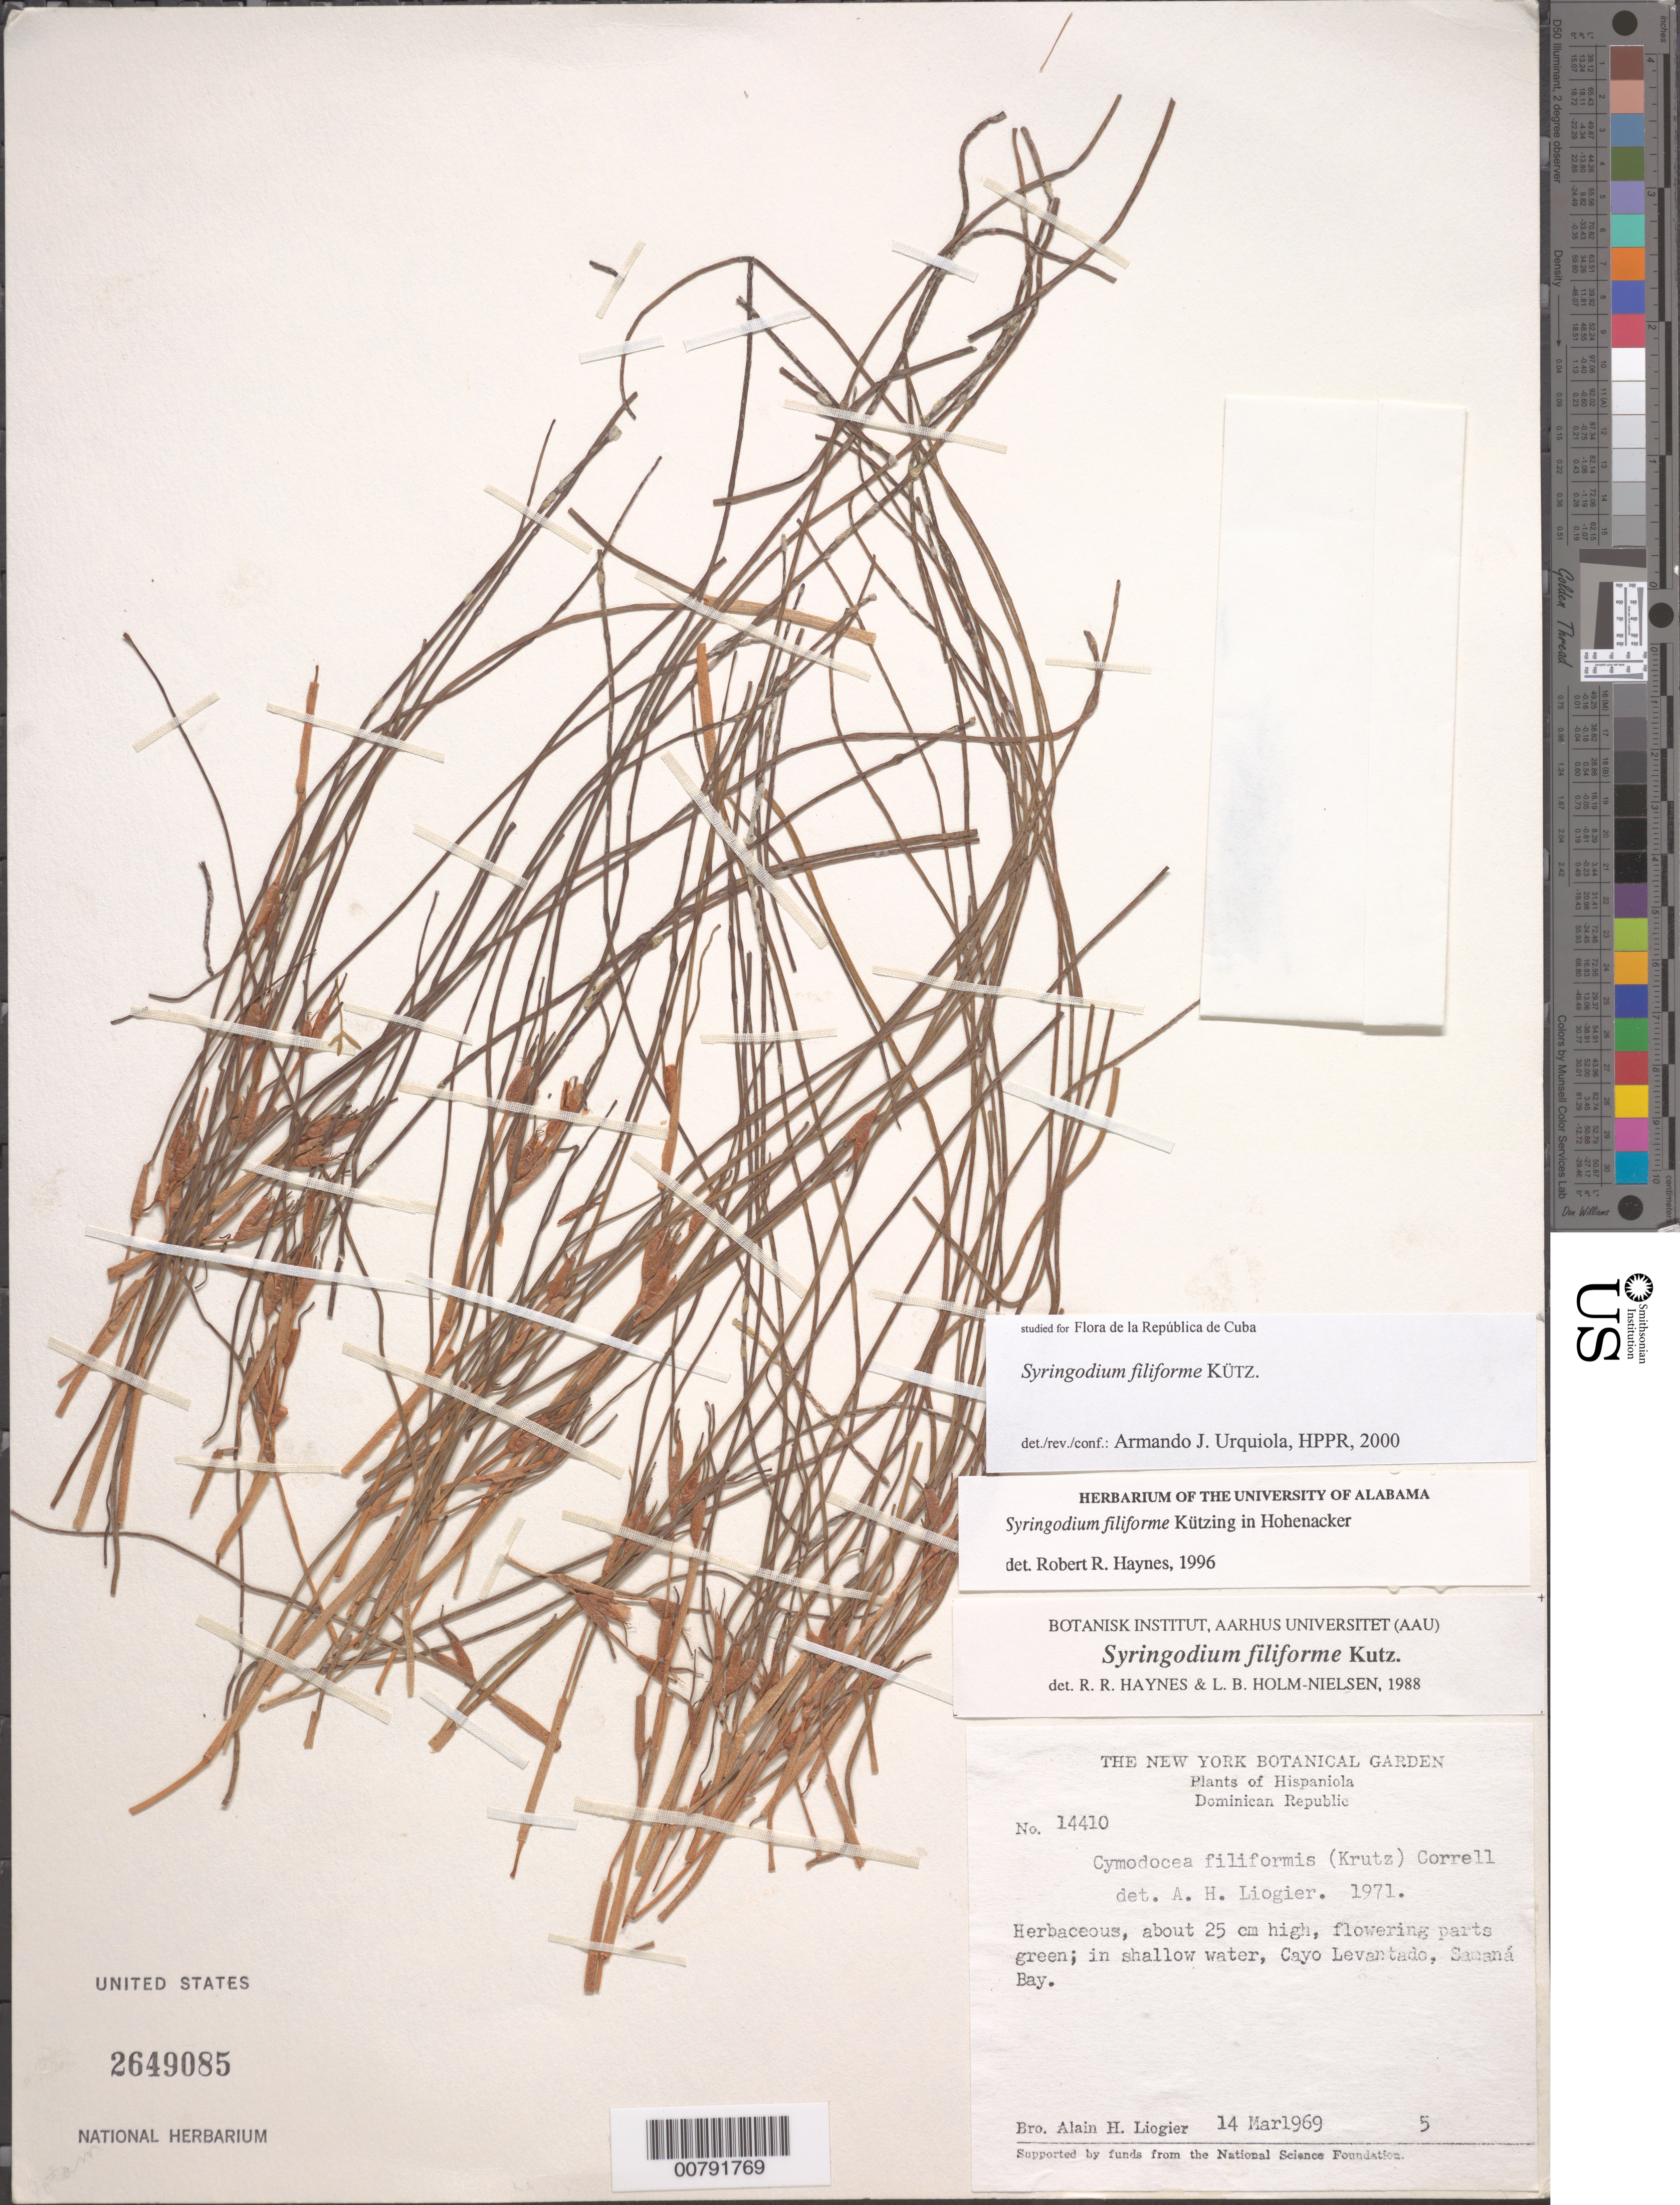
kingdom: Plantae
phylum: Tracheophyta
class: Liliopsida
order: Alismatales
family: Cymodoceaceae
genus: Syringodium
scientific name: Syringodium filiforme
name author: Kütz.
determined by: Urquiola, A. J., (HPPR)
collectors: A. H. Liogier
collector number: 14410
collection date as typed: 14 Mar 1969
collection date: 1969-03-14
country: Dominican Republic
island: Hispaniola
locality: Cayo Levantado, Samaná Bay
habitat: In shallow water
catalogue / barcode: US 2649085